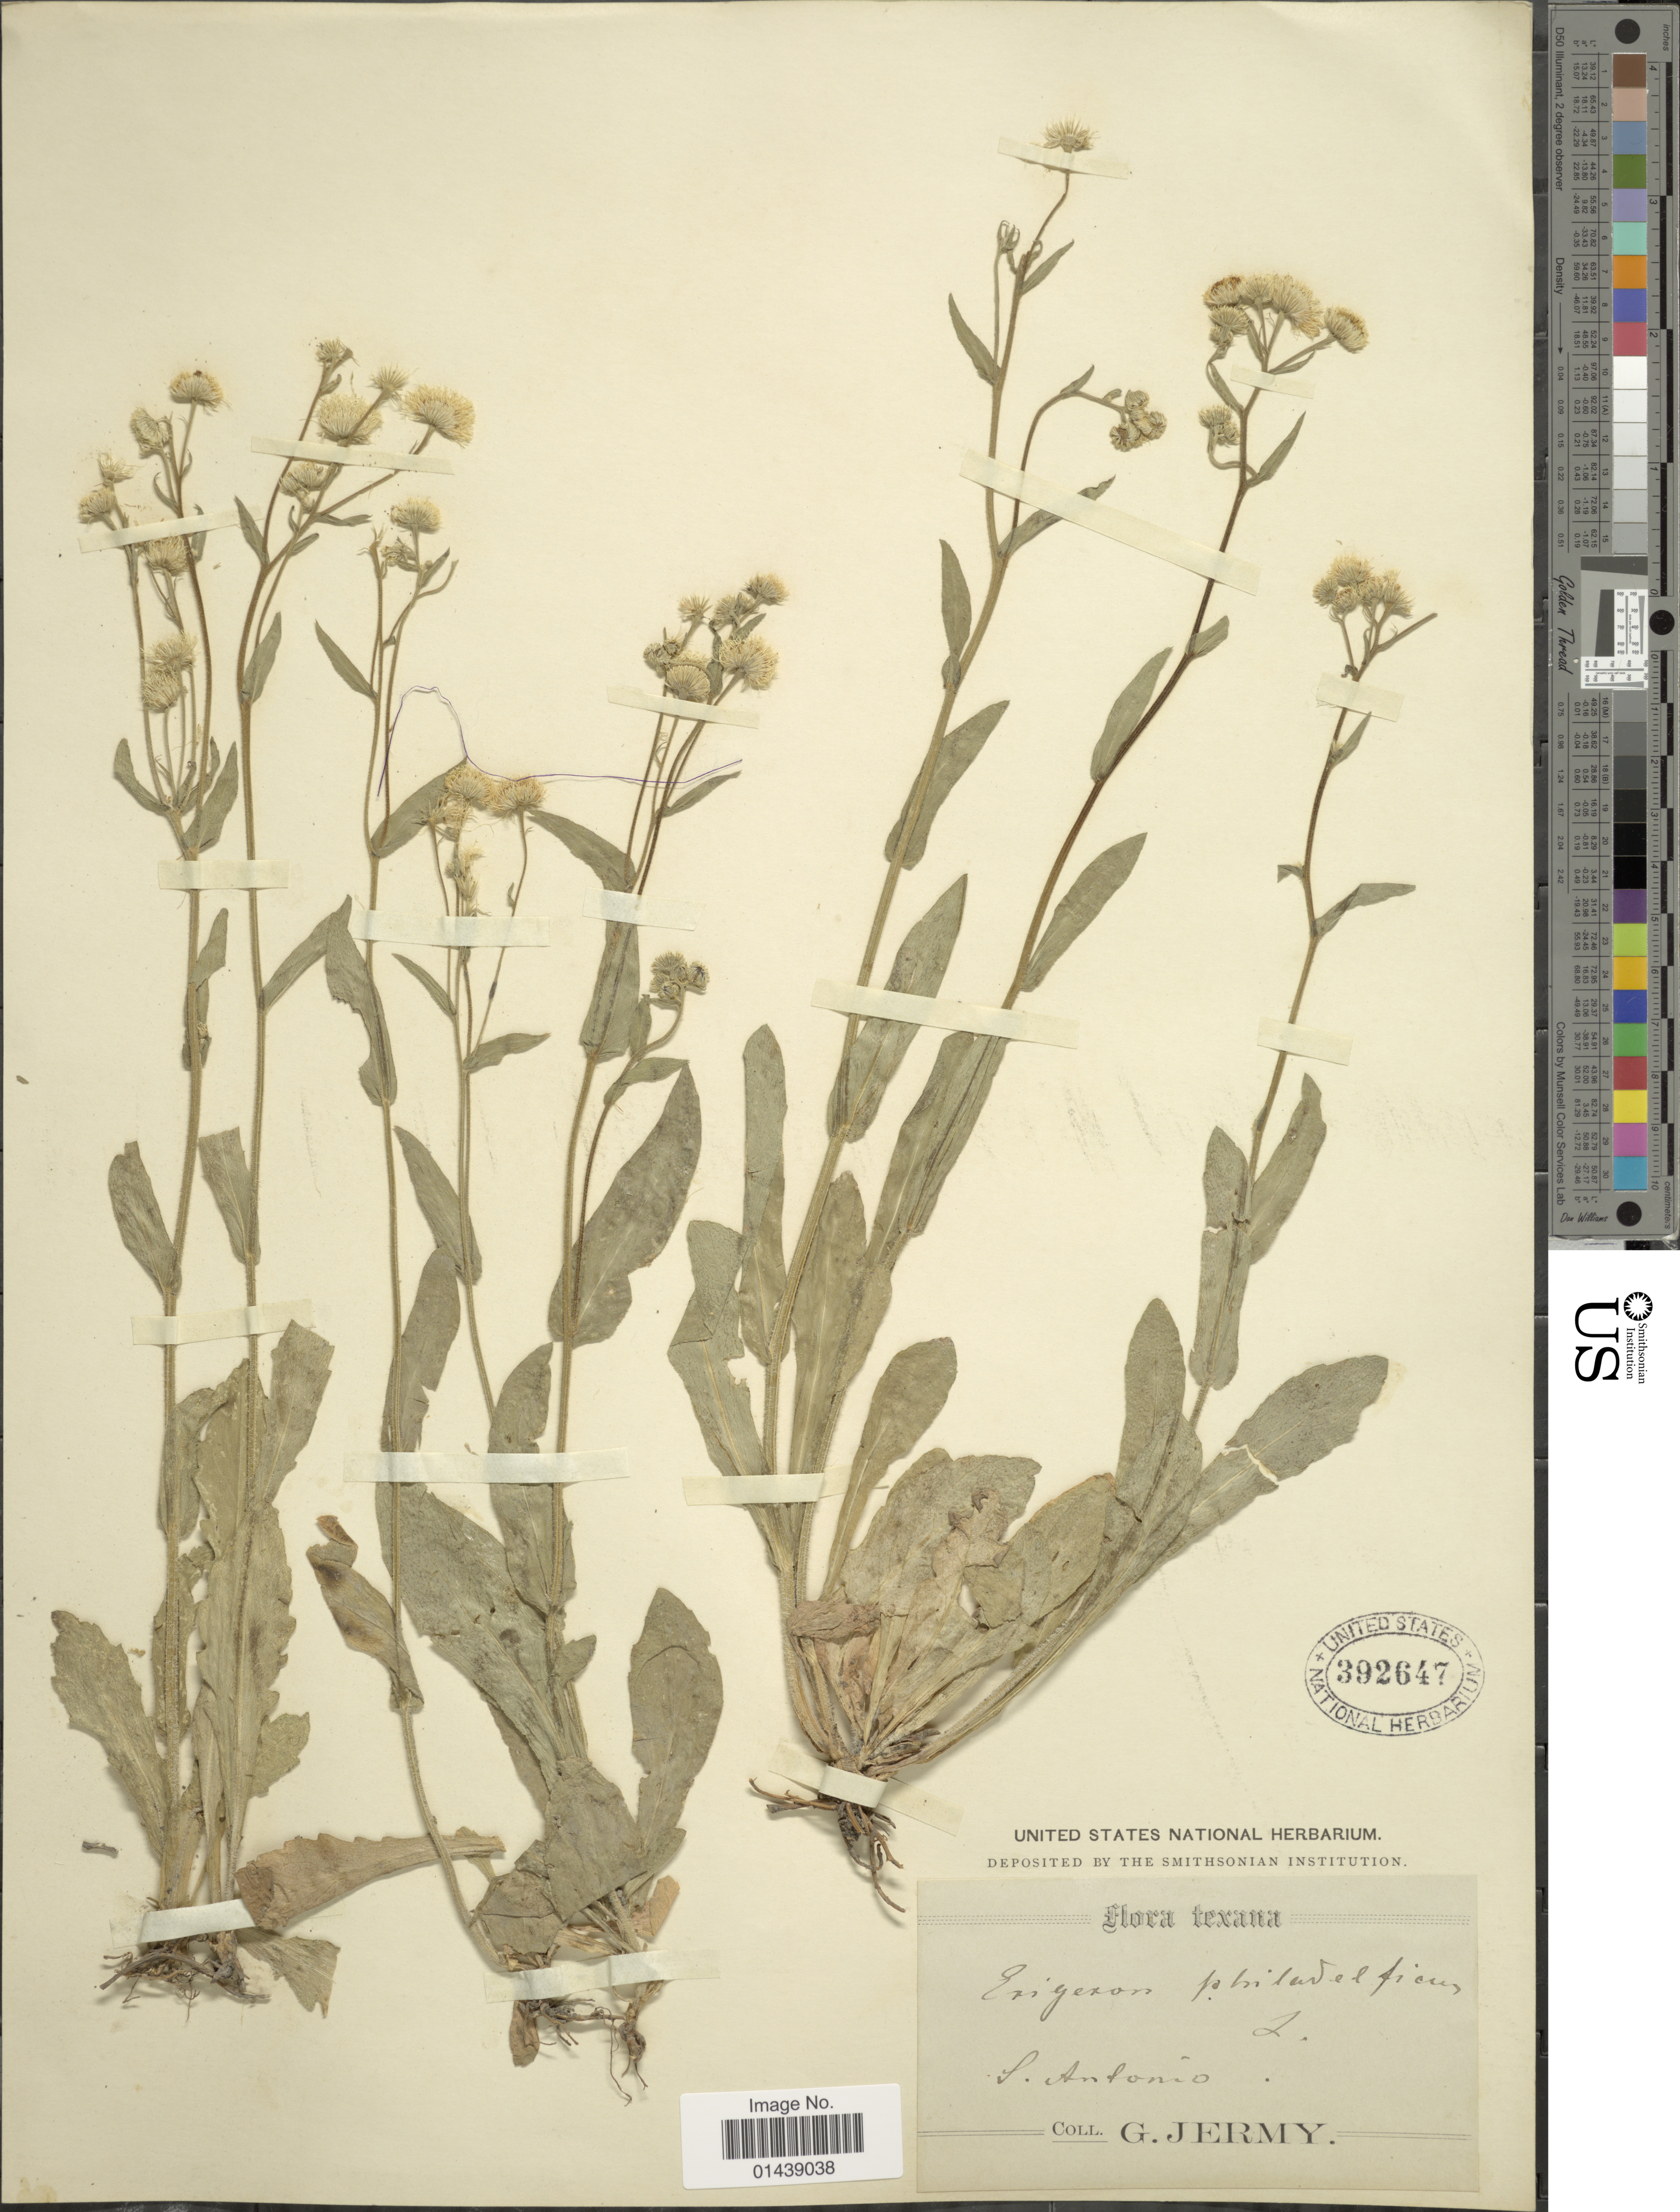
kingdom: Plantae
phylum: Tracheophyta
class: Magnoliopsida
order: Asterales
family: Asteraceae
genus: Erigeron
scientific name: Erigeron philadelphicus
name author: L.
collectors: G. Jermy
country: United States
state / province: Texas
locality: S. Antonio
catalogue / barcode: US 392647